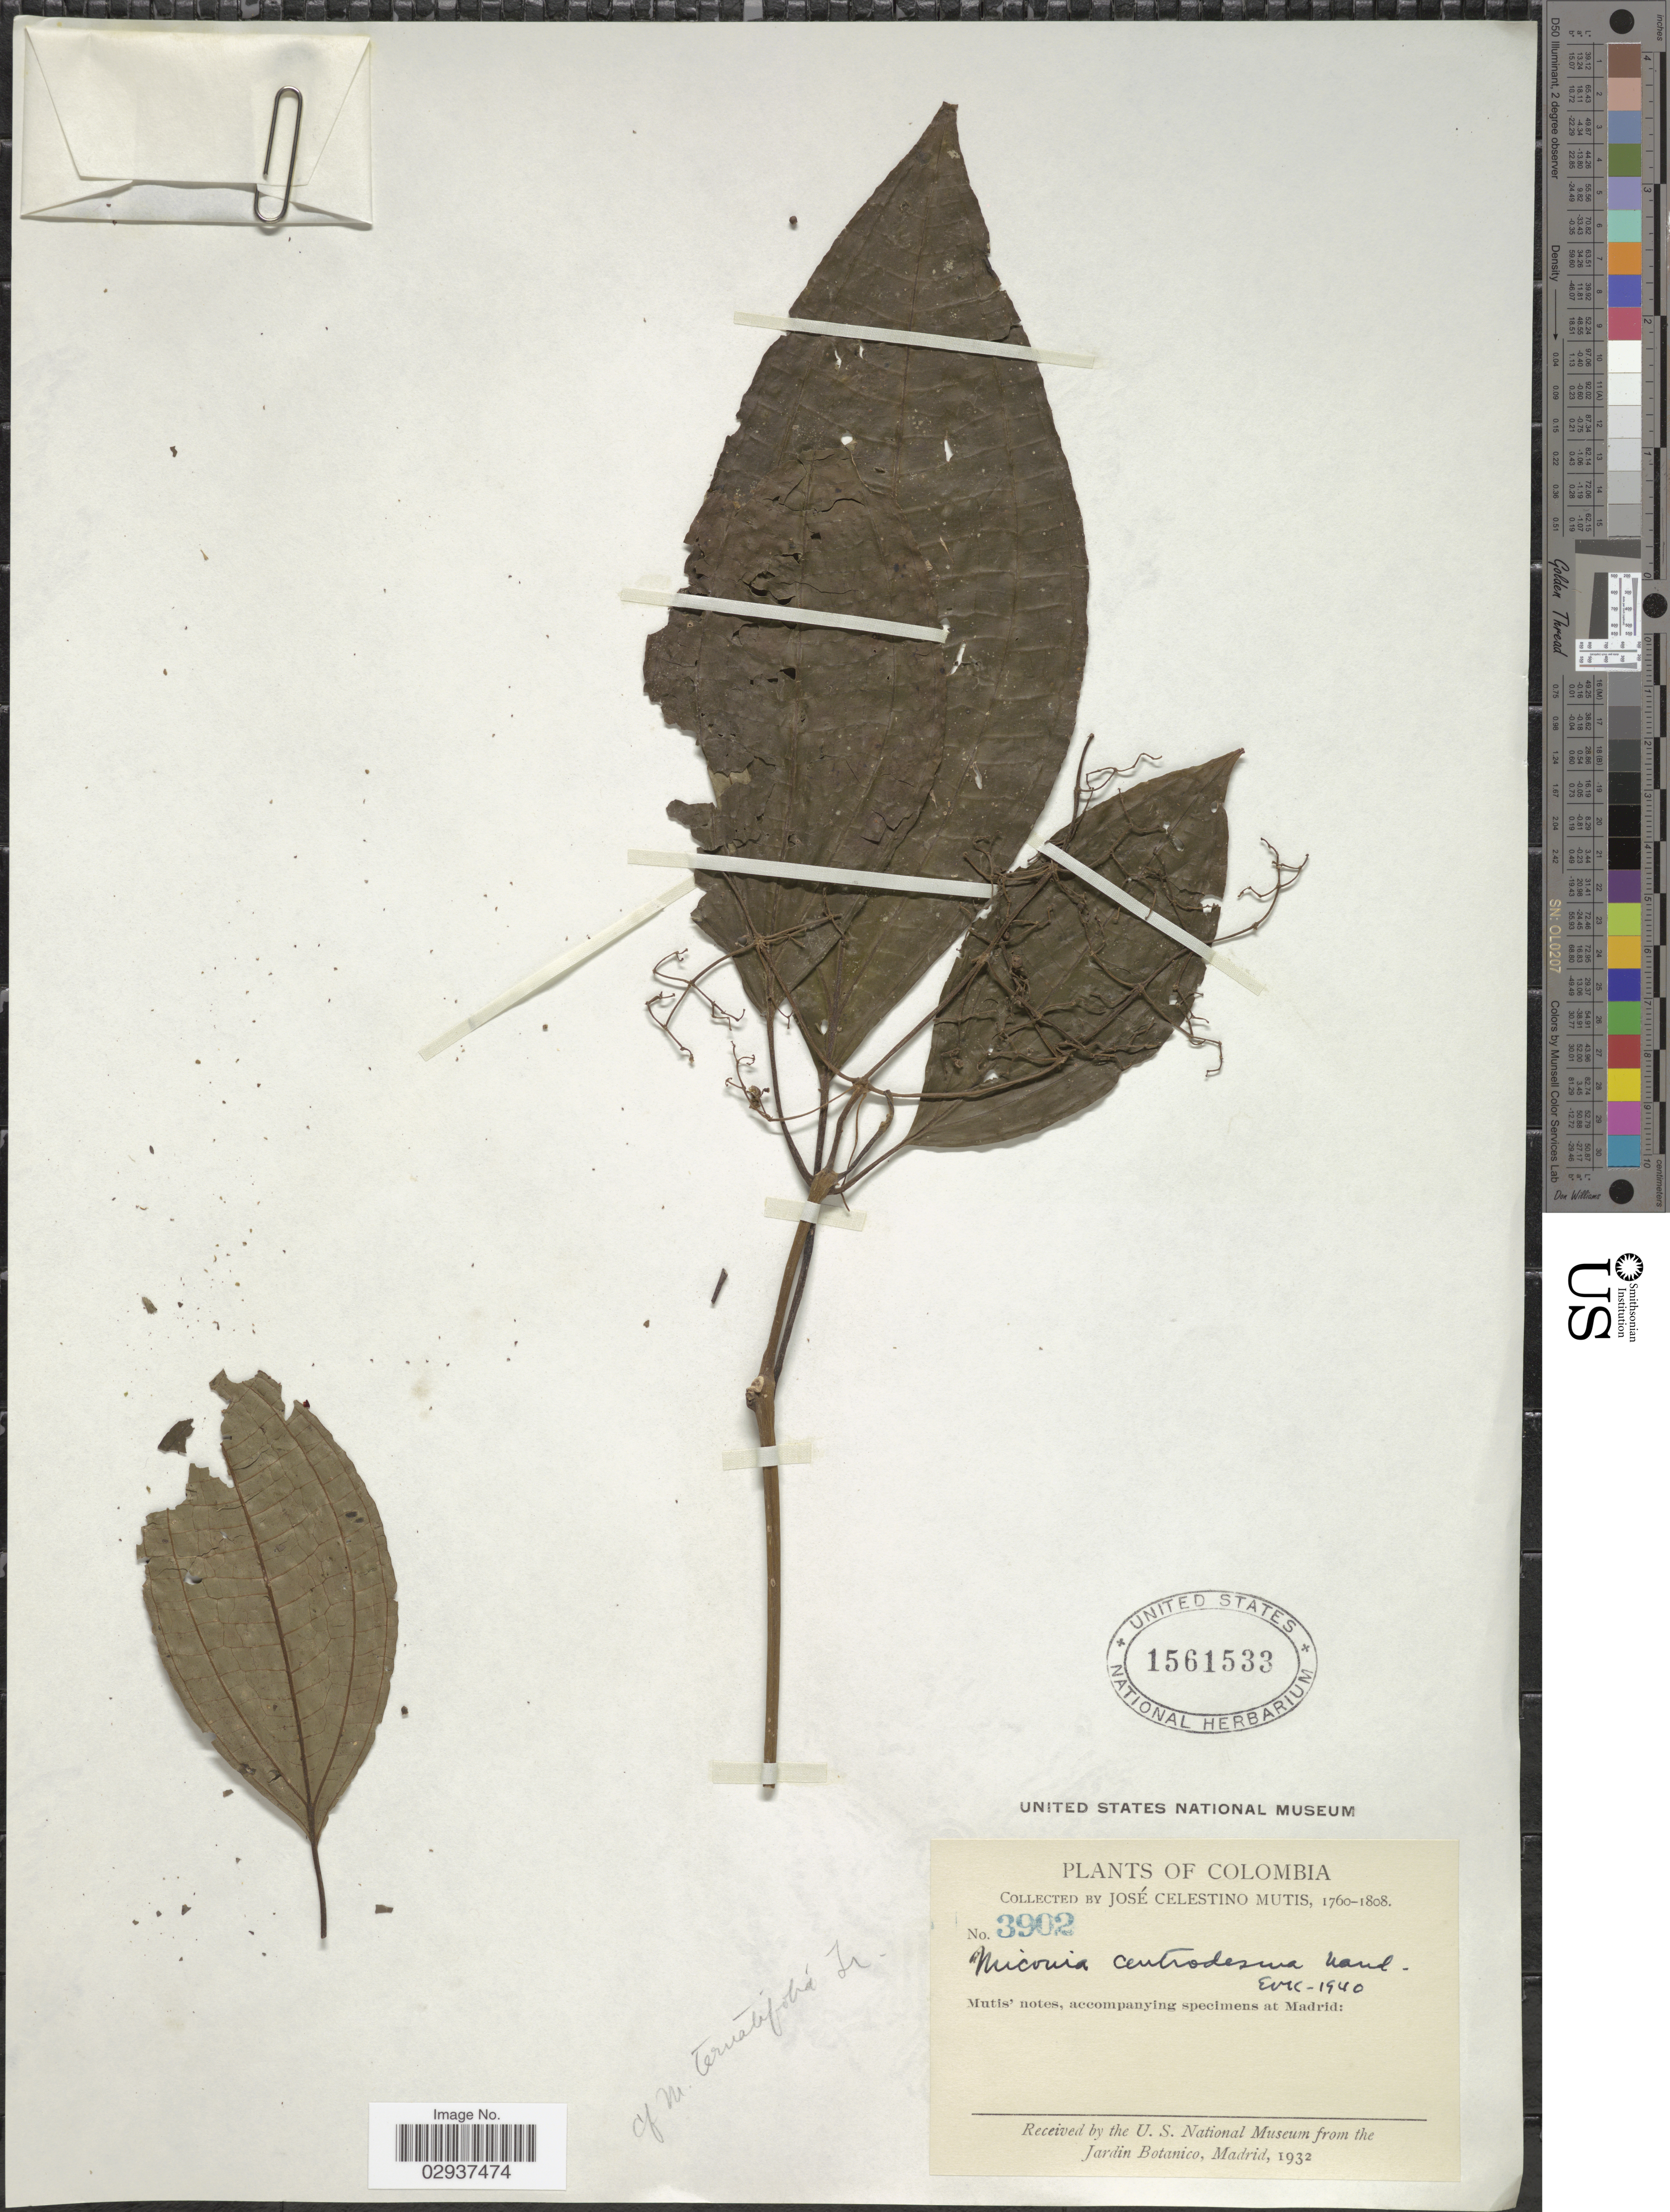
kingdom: Plantae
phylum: Tracheophyta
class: Magnoliopsida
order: Myrtales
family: Melastomataceae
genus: Miconia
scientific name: Miconia centrodesma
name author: Naudin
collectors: J. C. B. Mutis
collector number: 3902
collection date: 1760/1808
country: Colombia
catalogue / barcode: US 1561533